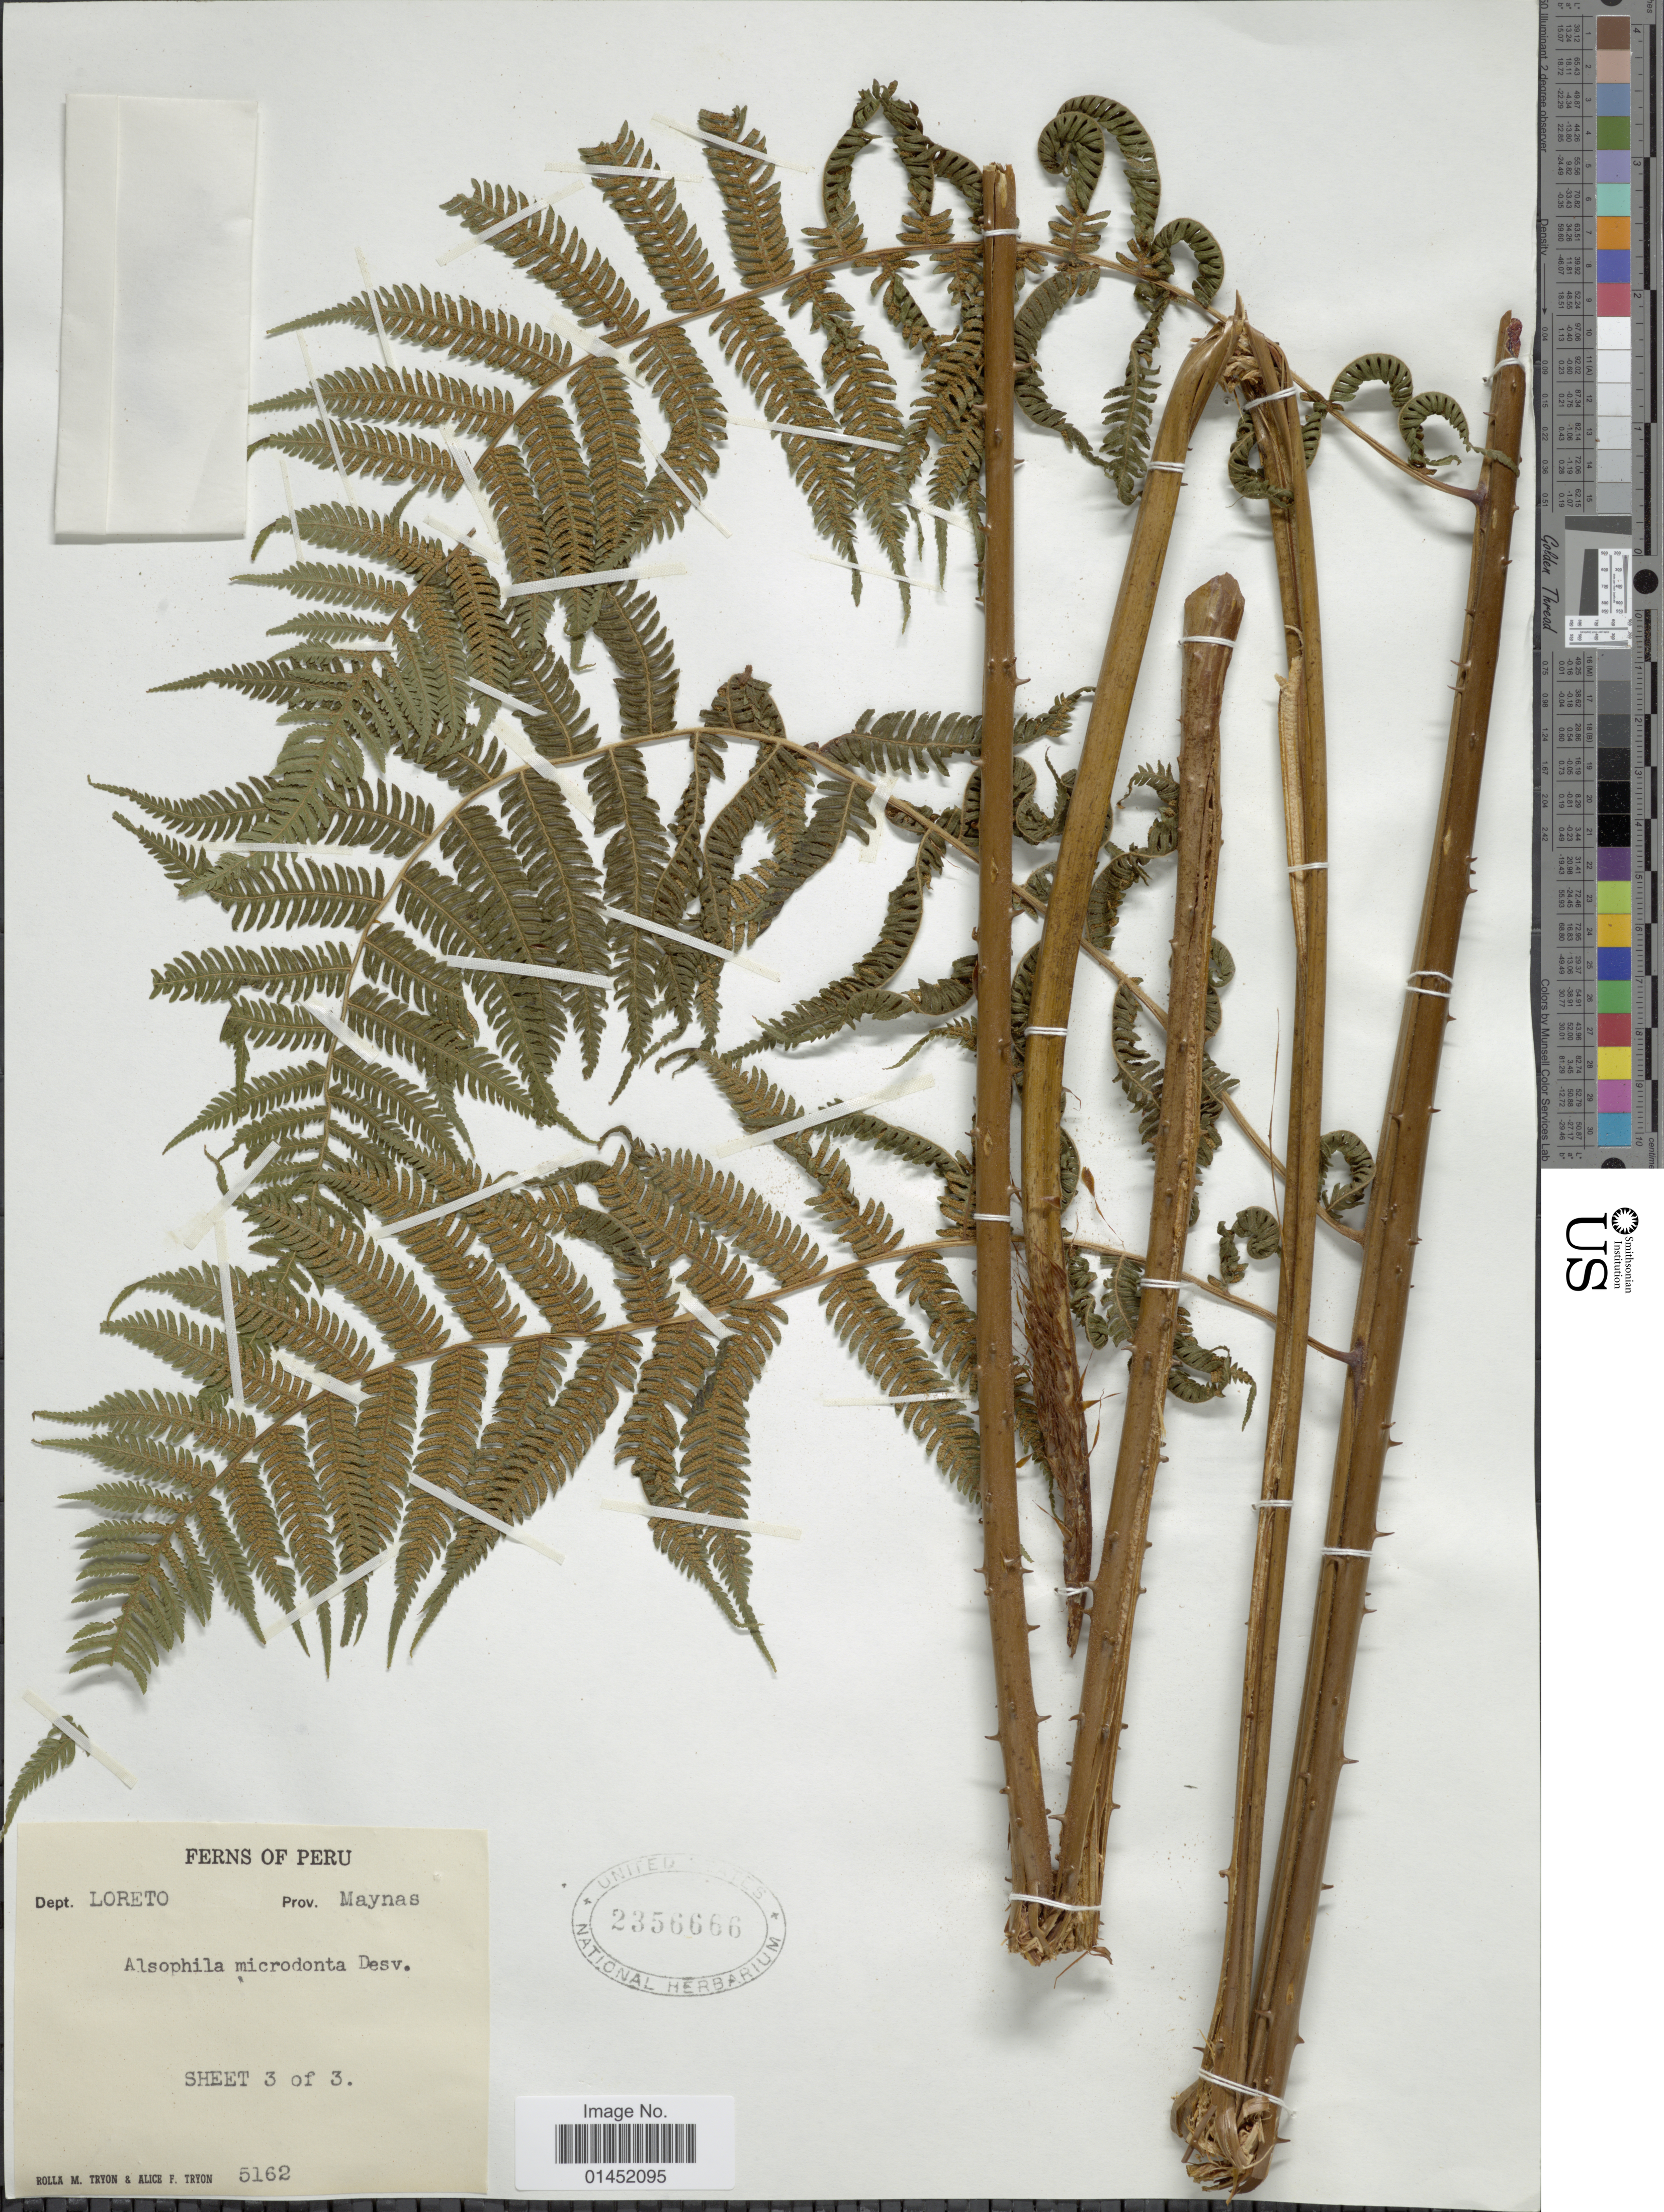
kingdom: Plantae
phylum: Tracheophyta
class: Polypodiopsida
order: Cyatheales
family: Cyatheaceae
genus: Cyathea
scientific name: Cyathea microdonta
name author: (Desv.) Domin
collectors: R. M. Tryon & A. F. Tryon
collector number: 5162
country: Peru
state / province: Loreto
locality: Dept. Loreto, prov. Maynas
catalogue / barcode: US 2356666